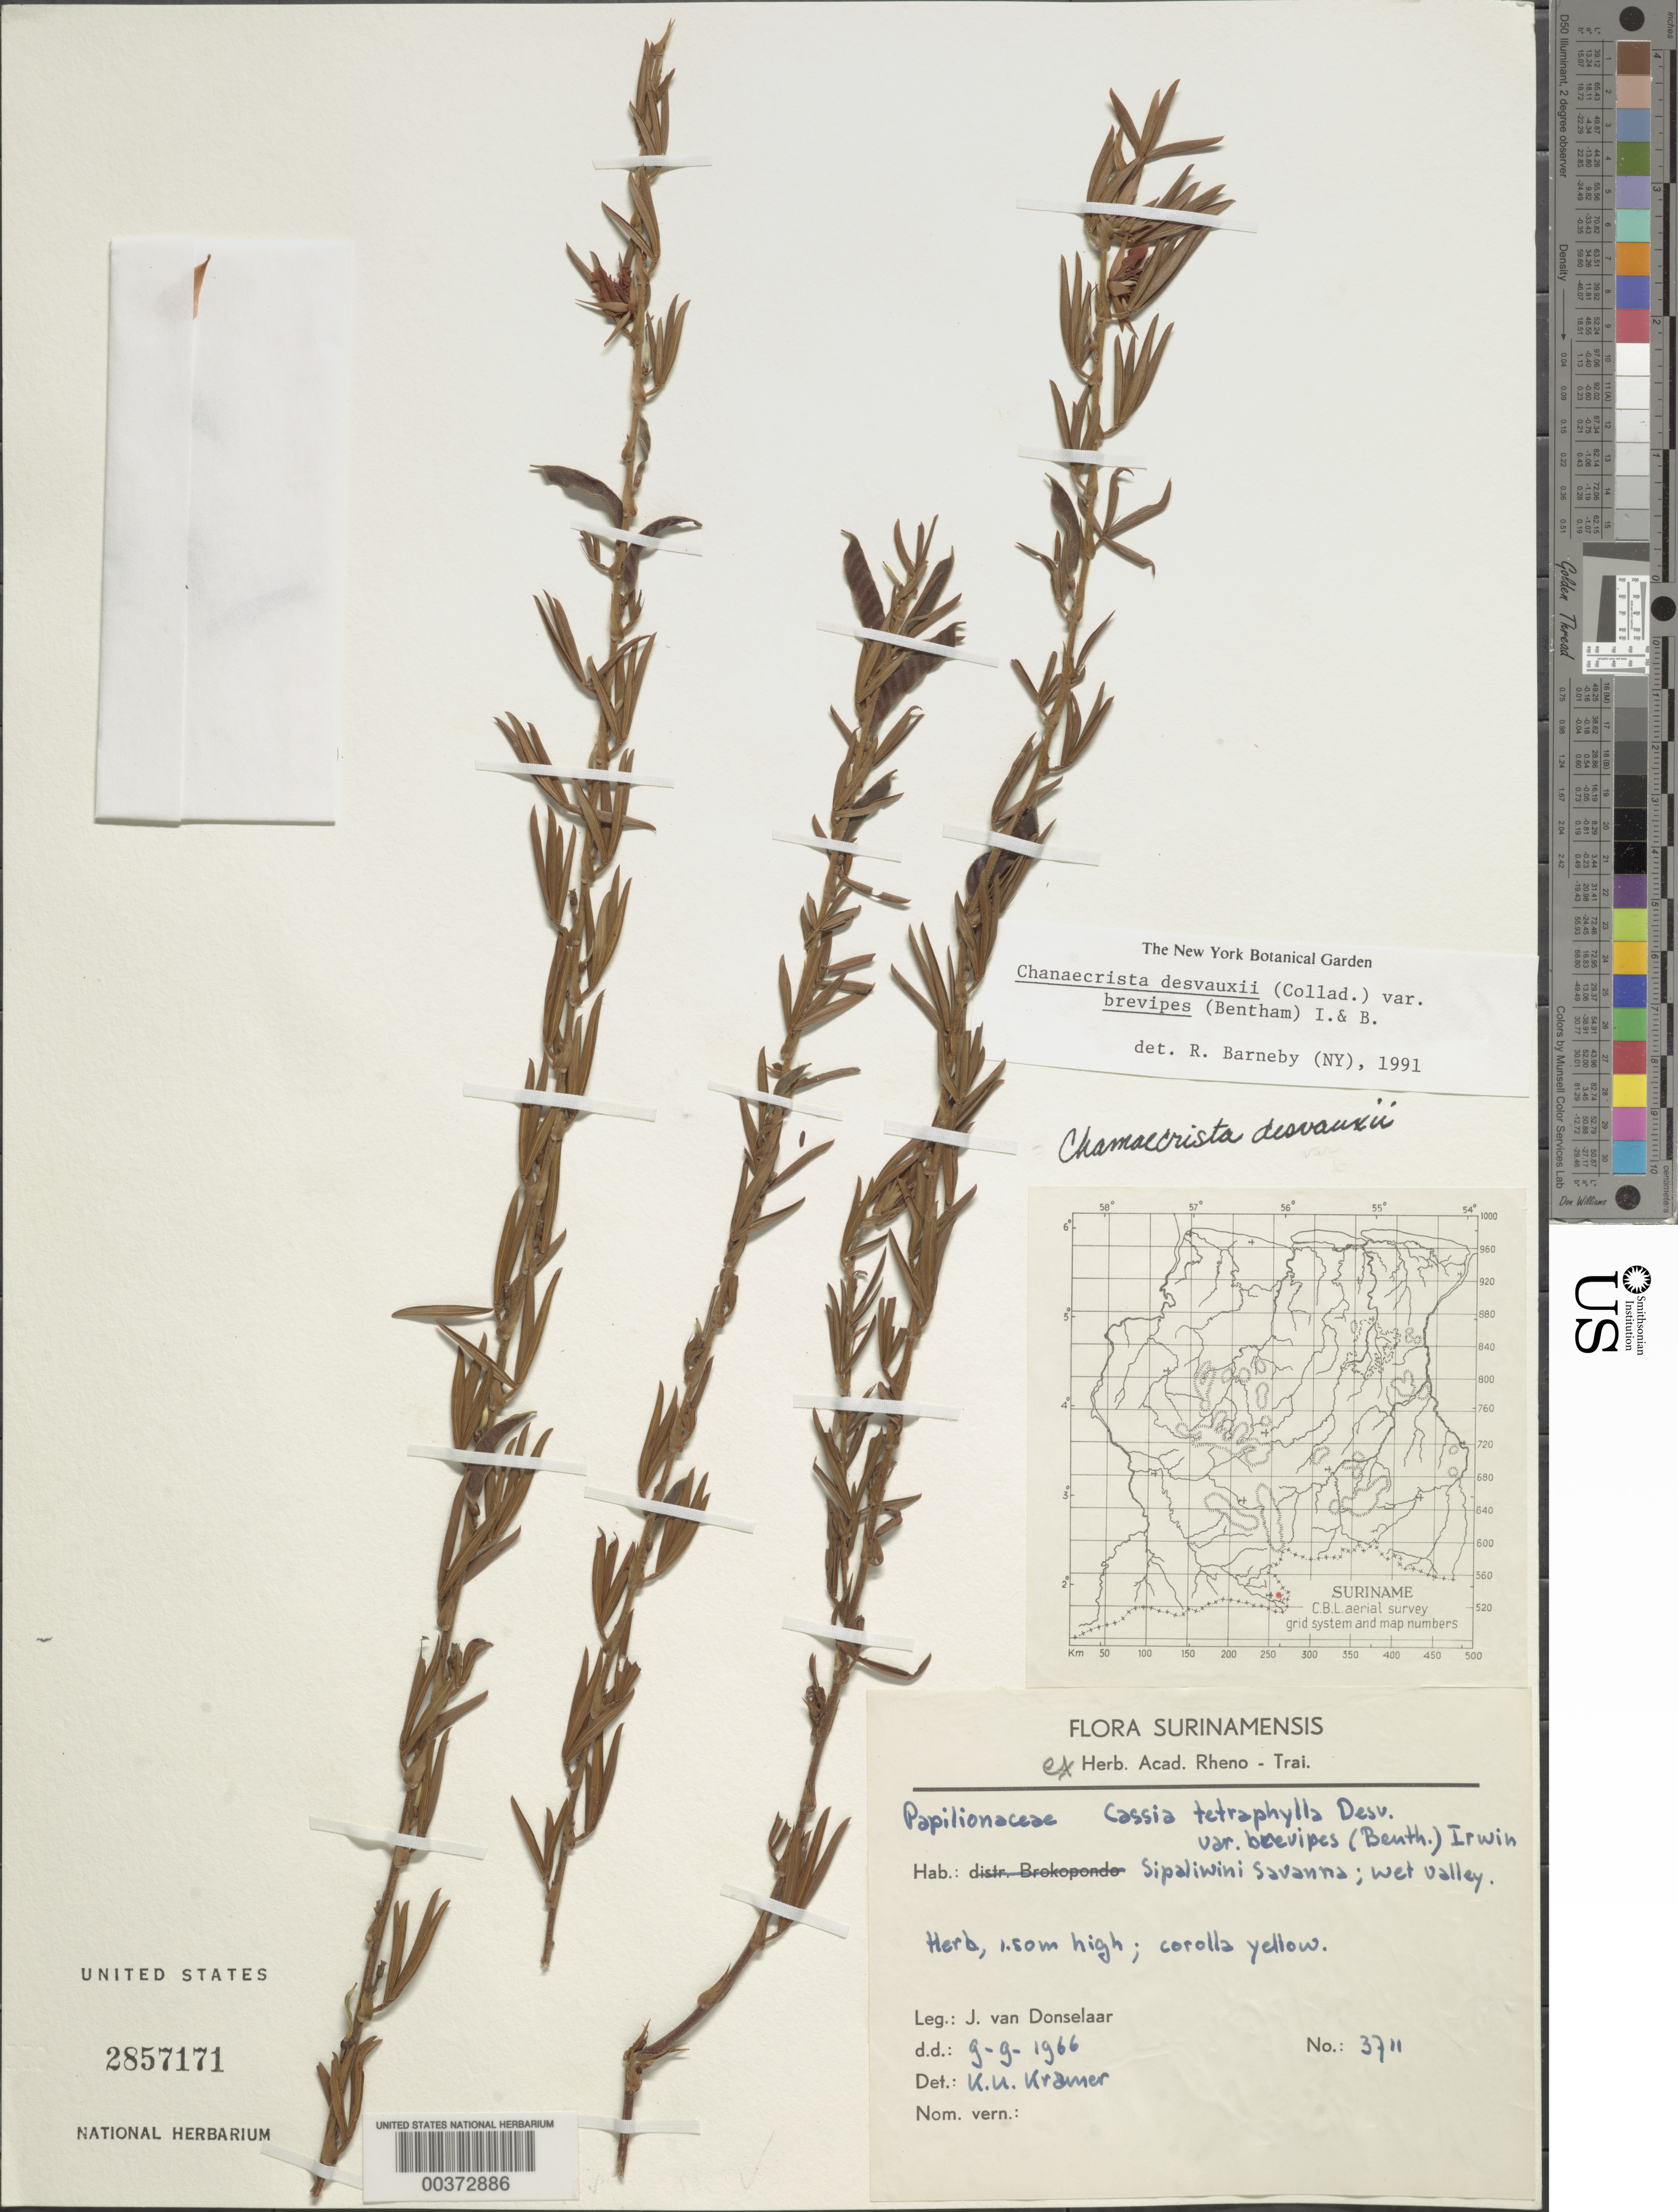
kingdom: Plantae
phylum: Tracheophyta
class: Magnoliopsida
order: Fabales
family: Fabaceae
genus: Chamaecrista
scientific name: Chamaecrista desvauxii var. brevipes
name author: (Benth.) H.S. Irwin & Barneby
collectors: J. Donselaar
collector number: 3711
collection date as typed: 09 Sep 1966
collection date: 1966-09-09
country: Suriname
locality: Sipaliwini savanna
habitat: Wet valley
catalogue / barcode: US 2857171